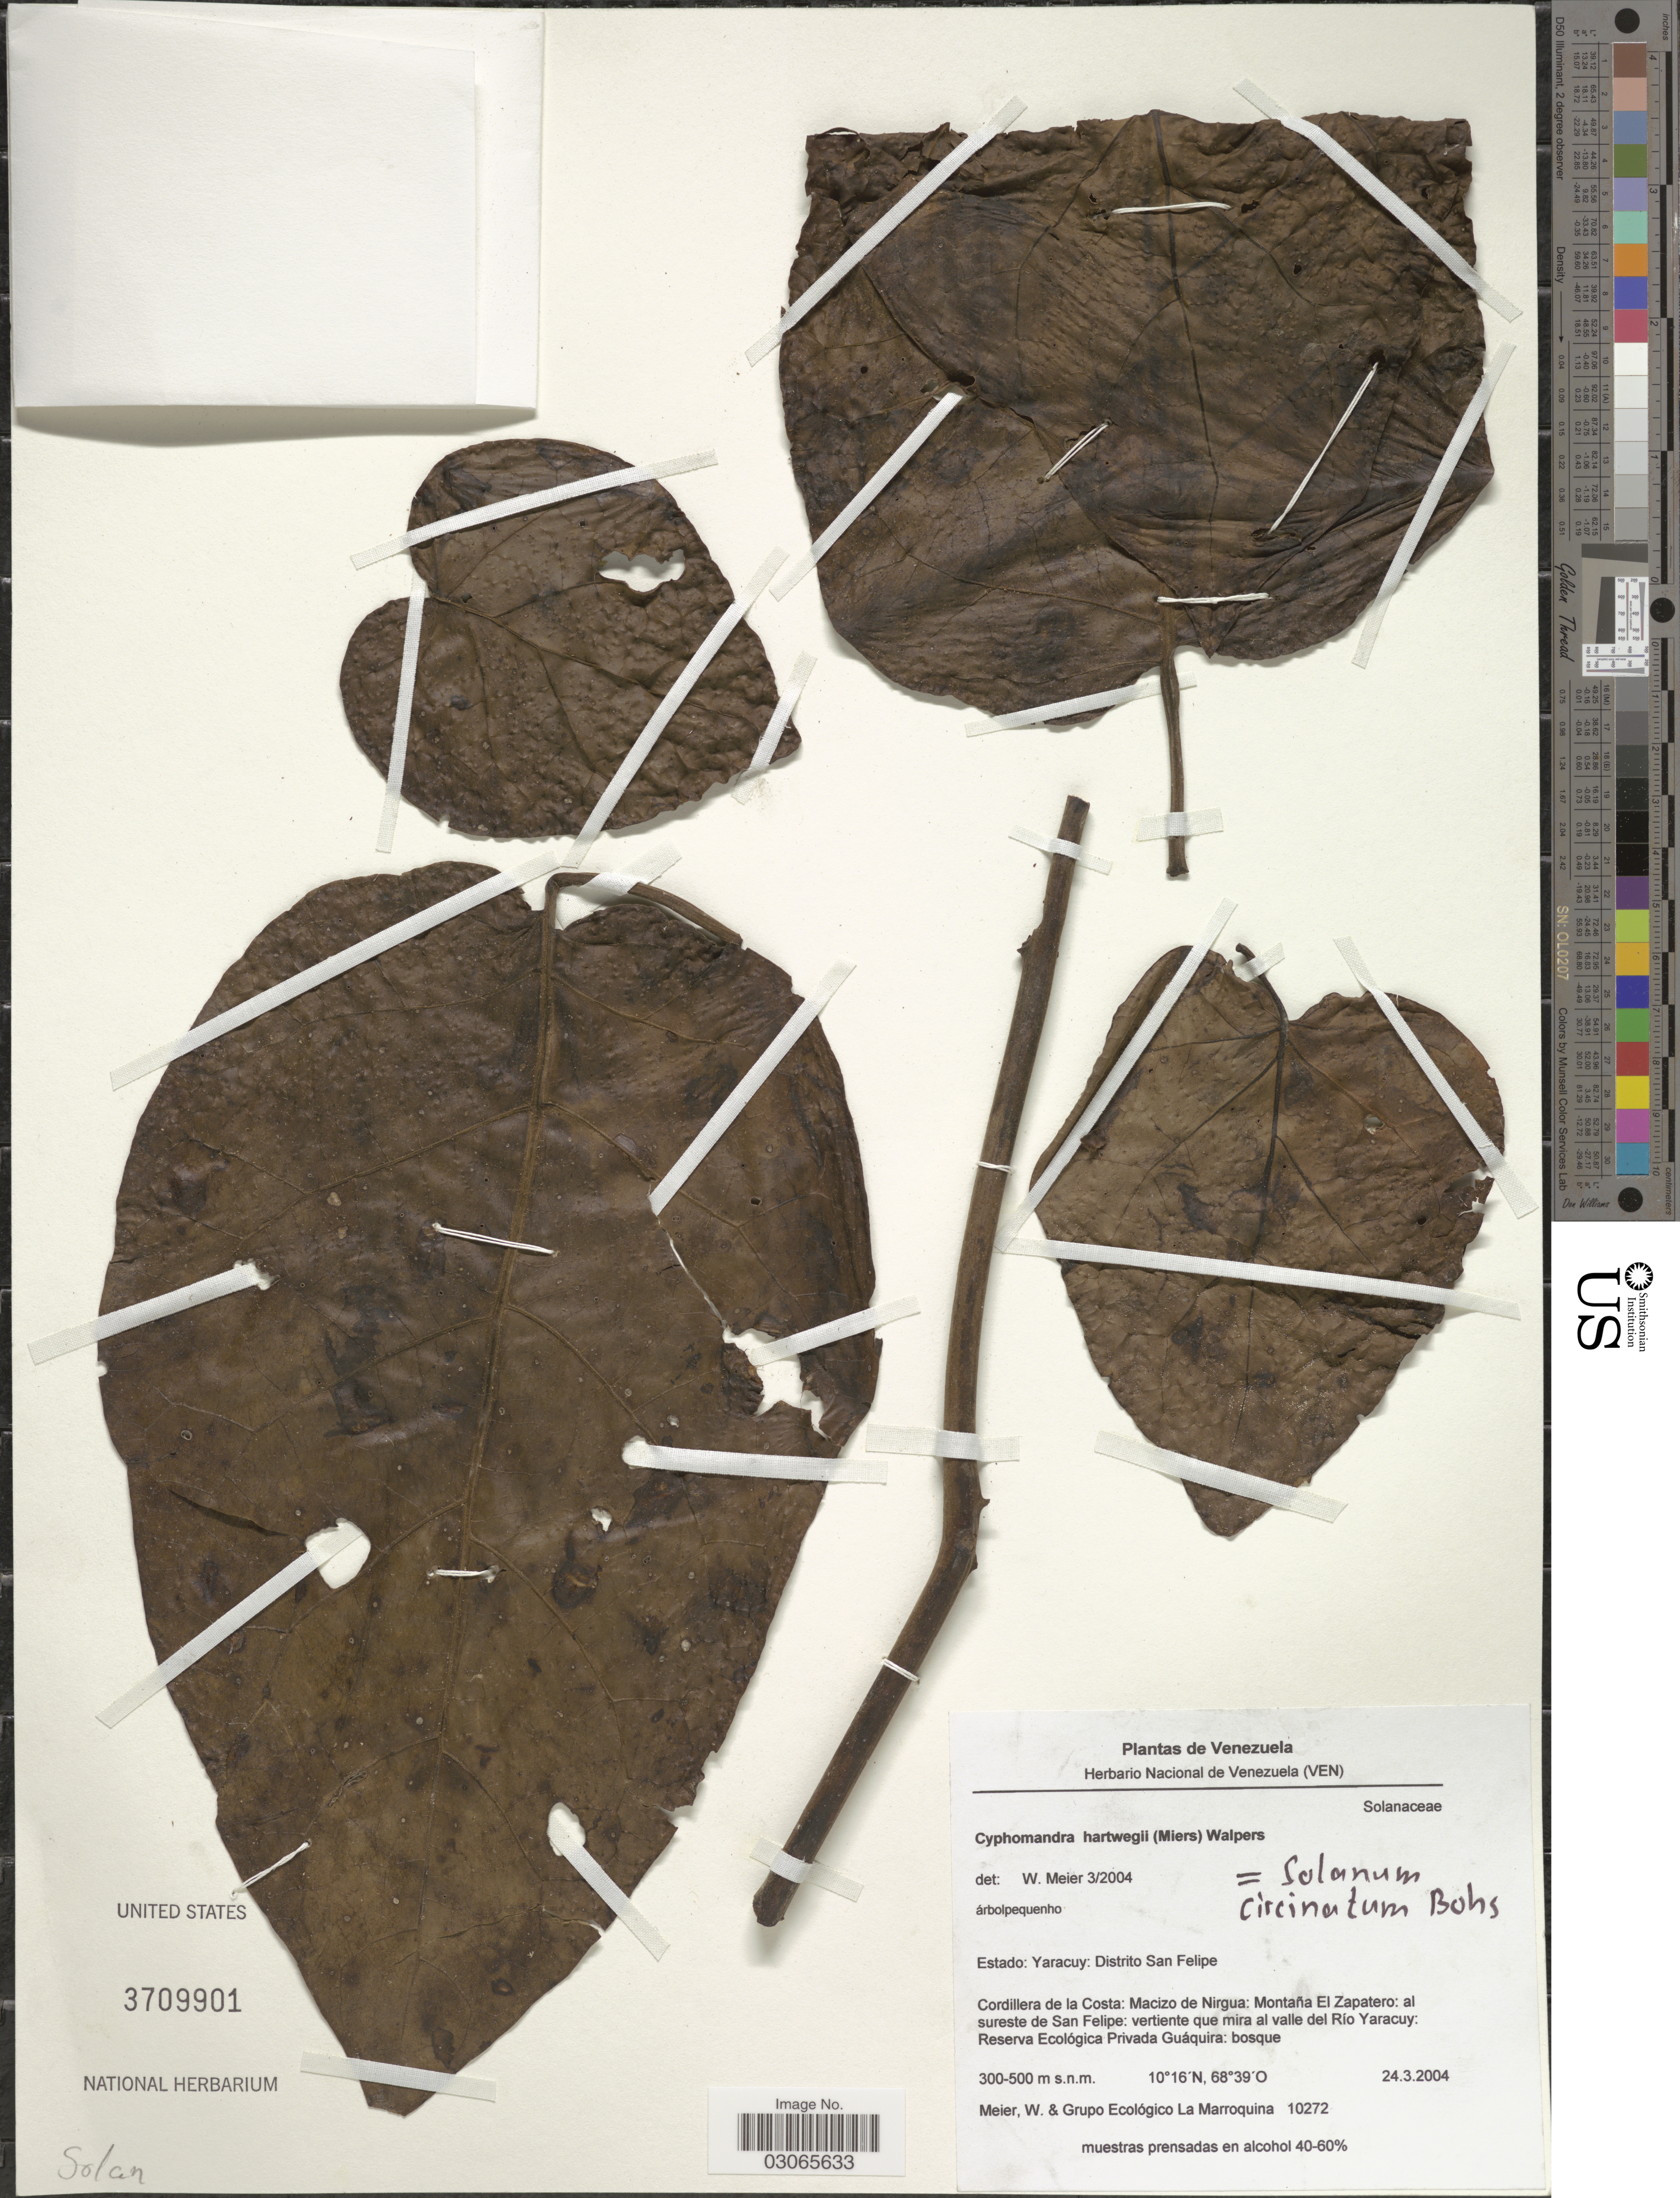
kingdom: Plantae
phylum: Tracheophyta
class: Magnoliopsida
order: Solanales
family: Solanaceae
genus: Cyphomandra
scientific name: Cyphomandra hartwegii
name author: (Miers) Sendtn. ex Walp.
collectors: W. Meier & Grupo Ecológico La Marroquina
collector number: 10272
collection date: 2004-03-24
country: Venezuela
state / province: Yaracuy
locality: Distrito San Felipe. Cordillera de la Costa: Macizo de Nirgua: Montaña El Zapatero: al sureste de San Felipe: vertiente que mira al valle del Río Yaracuy: Reserva Ecológica Privada Guáquira: bosque.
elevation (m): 300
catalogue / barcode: US 3709901